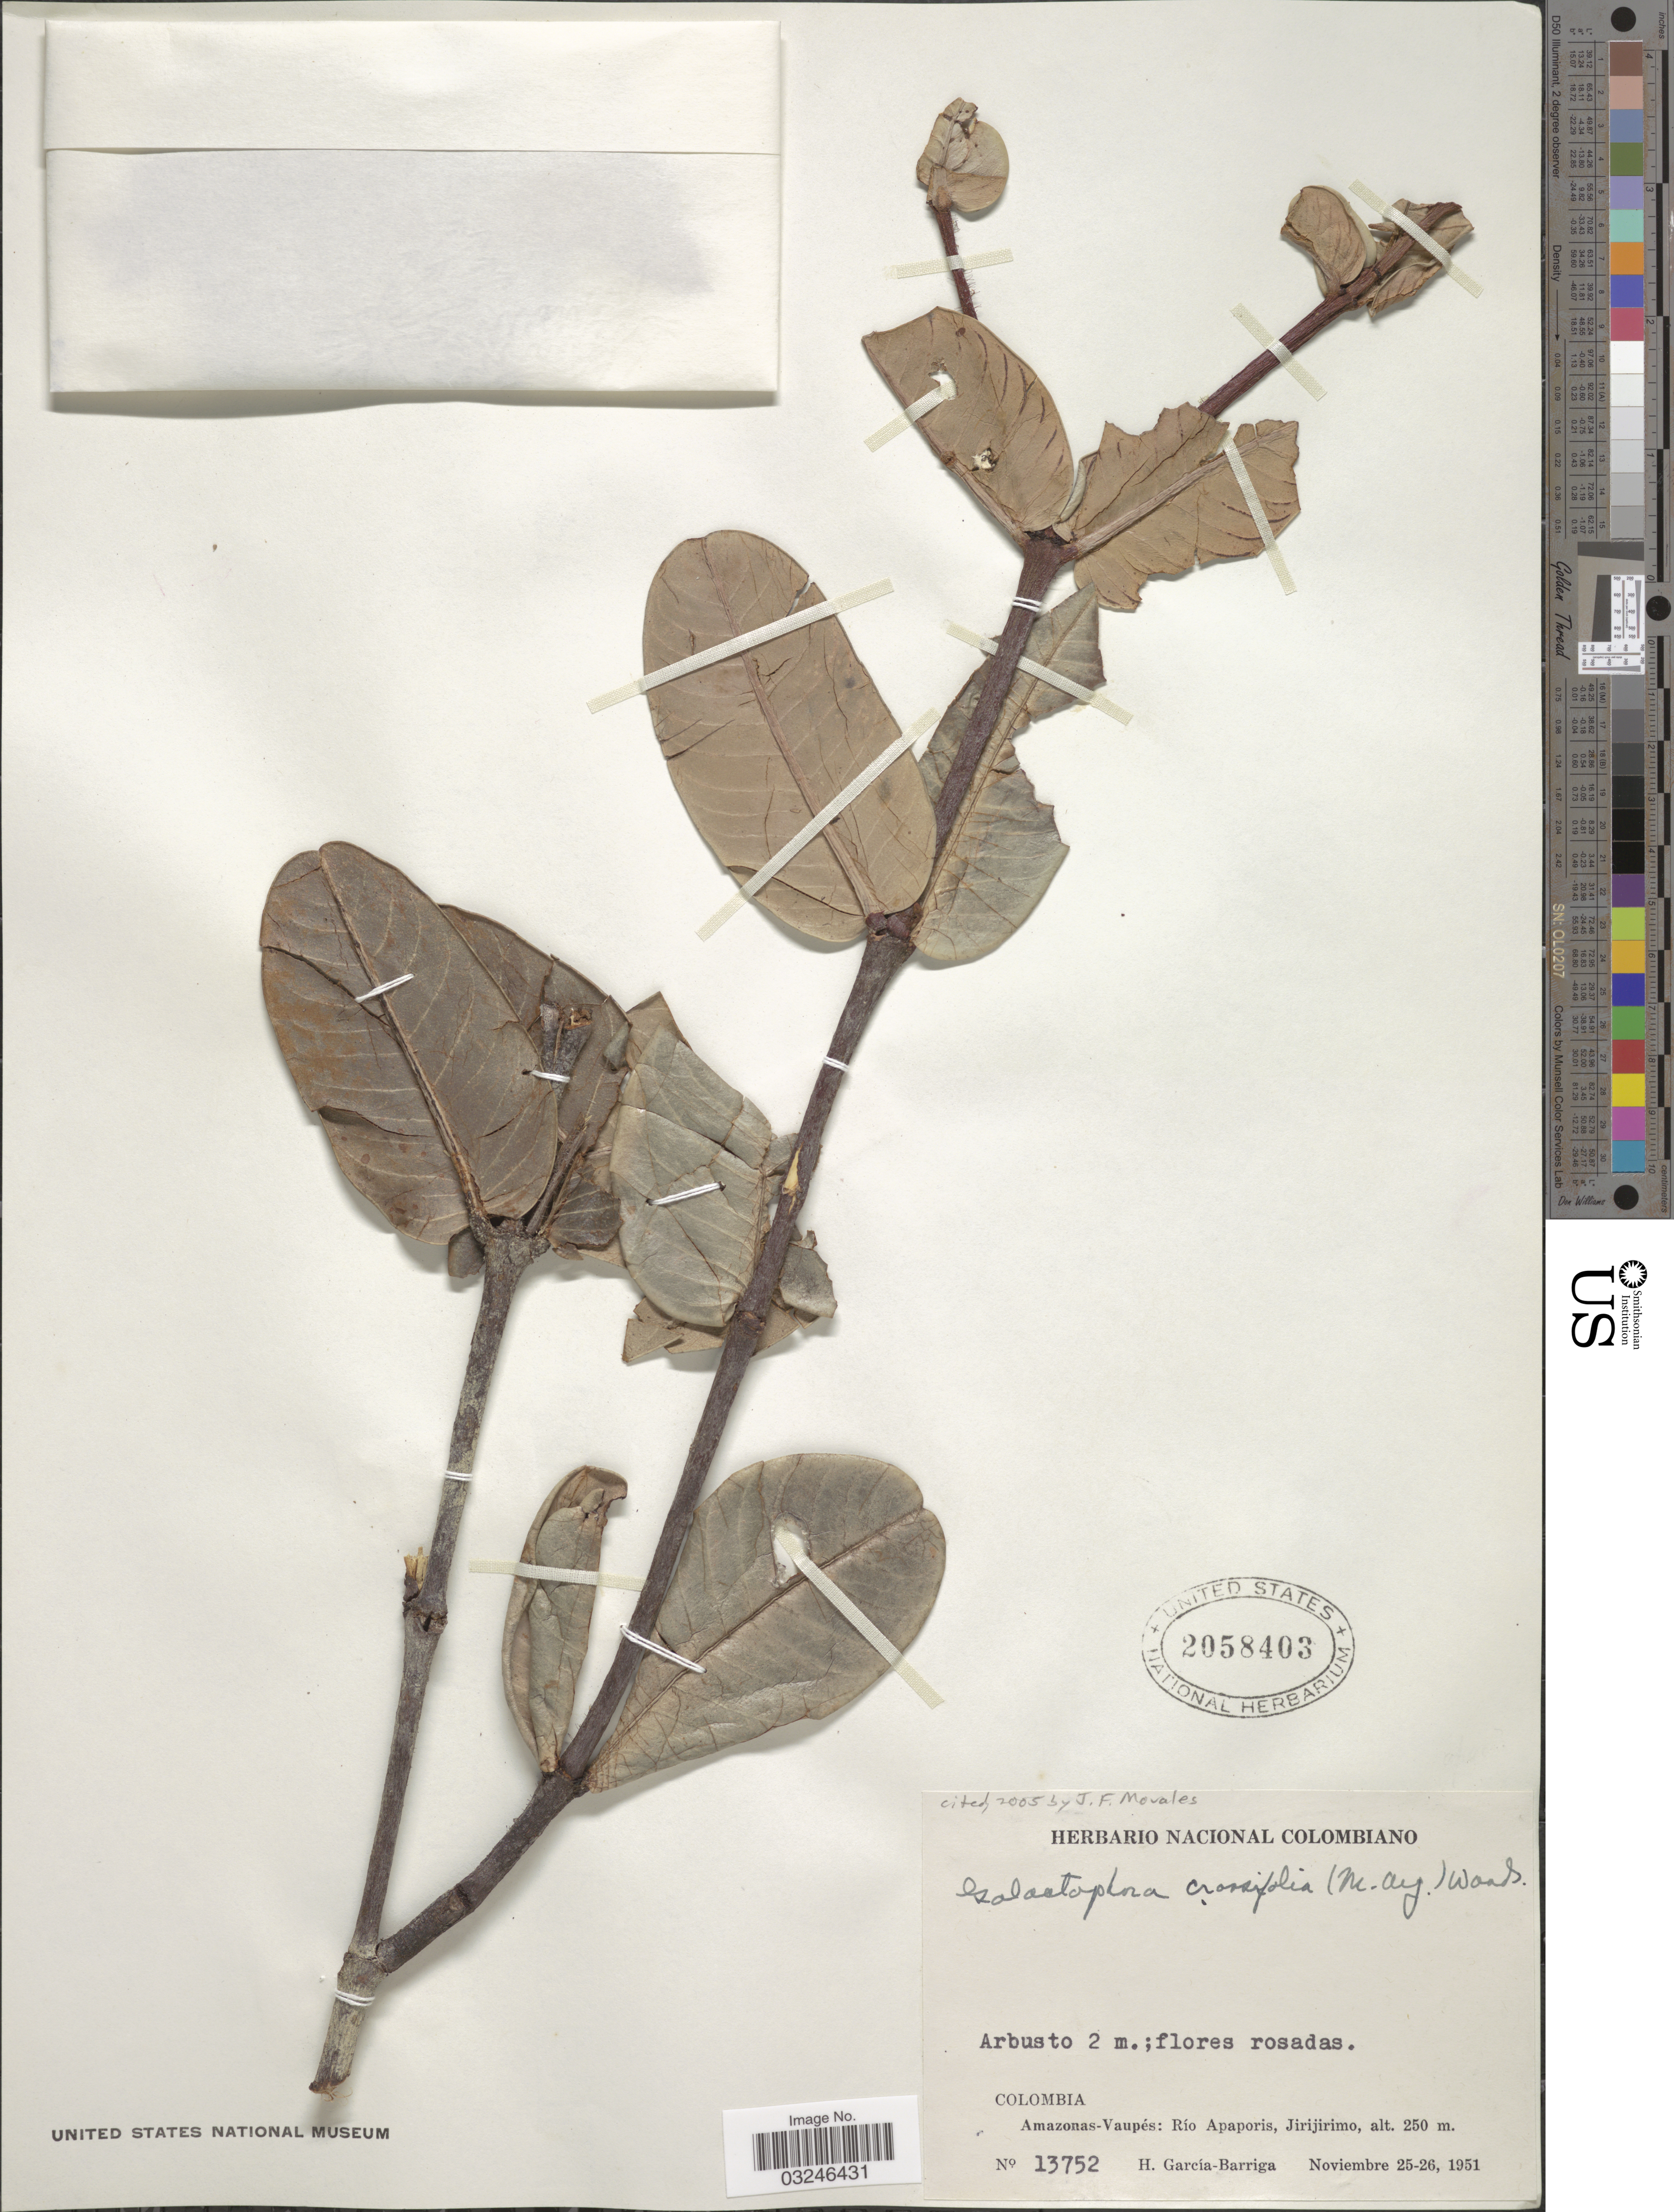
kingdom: Plantae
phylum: Tracheophyta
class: Magnoliopsida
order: Gentianales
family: Apocynaceae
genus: Galactophora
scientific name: Galactophora crassifolia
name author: (Müll. Arg.) Woodson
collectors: H. García Barriga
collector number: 13752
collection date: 1951-11-25/1951-11-26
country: Colombia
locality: Amazonas-Vaupés: Río Apaporis, Jirijirimo.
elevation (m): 250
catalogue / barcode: US 2058403